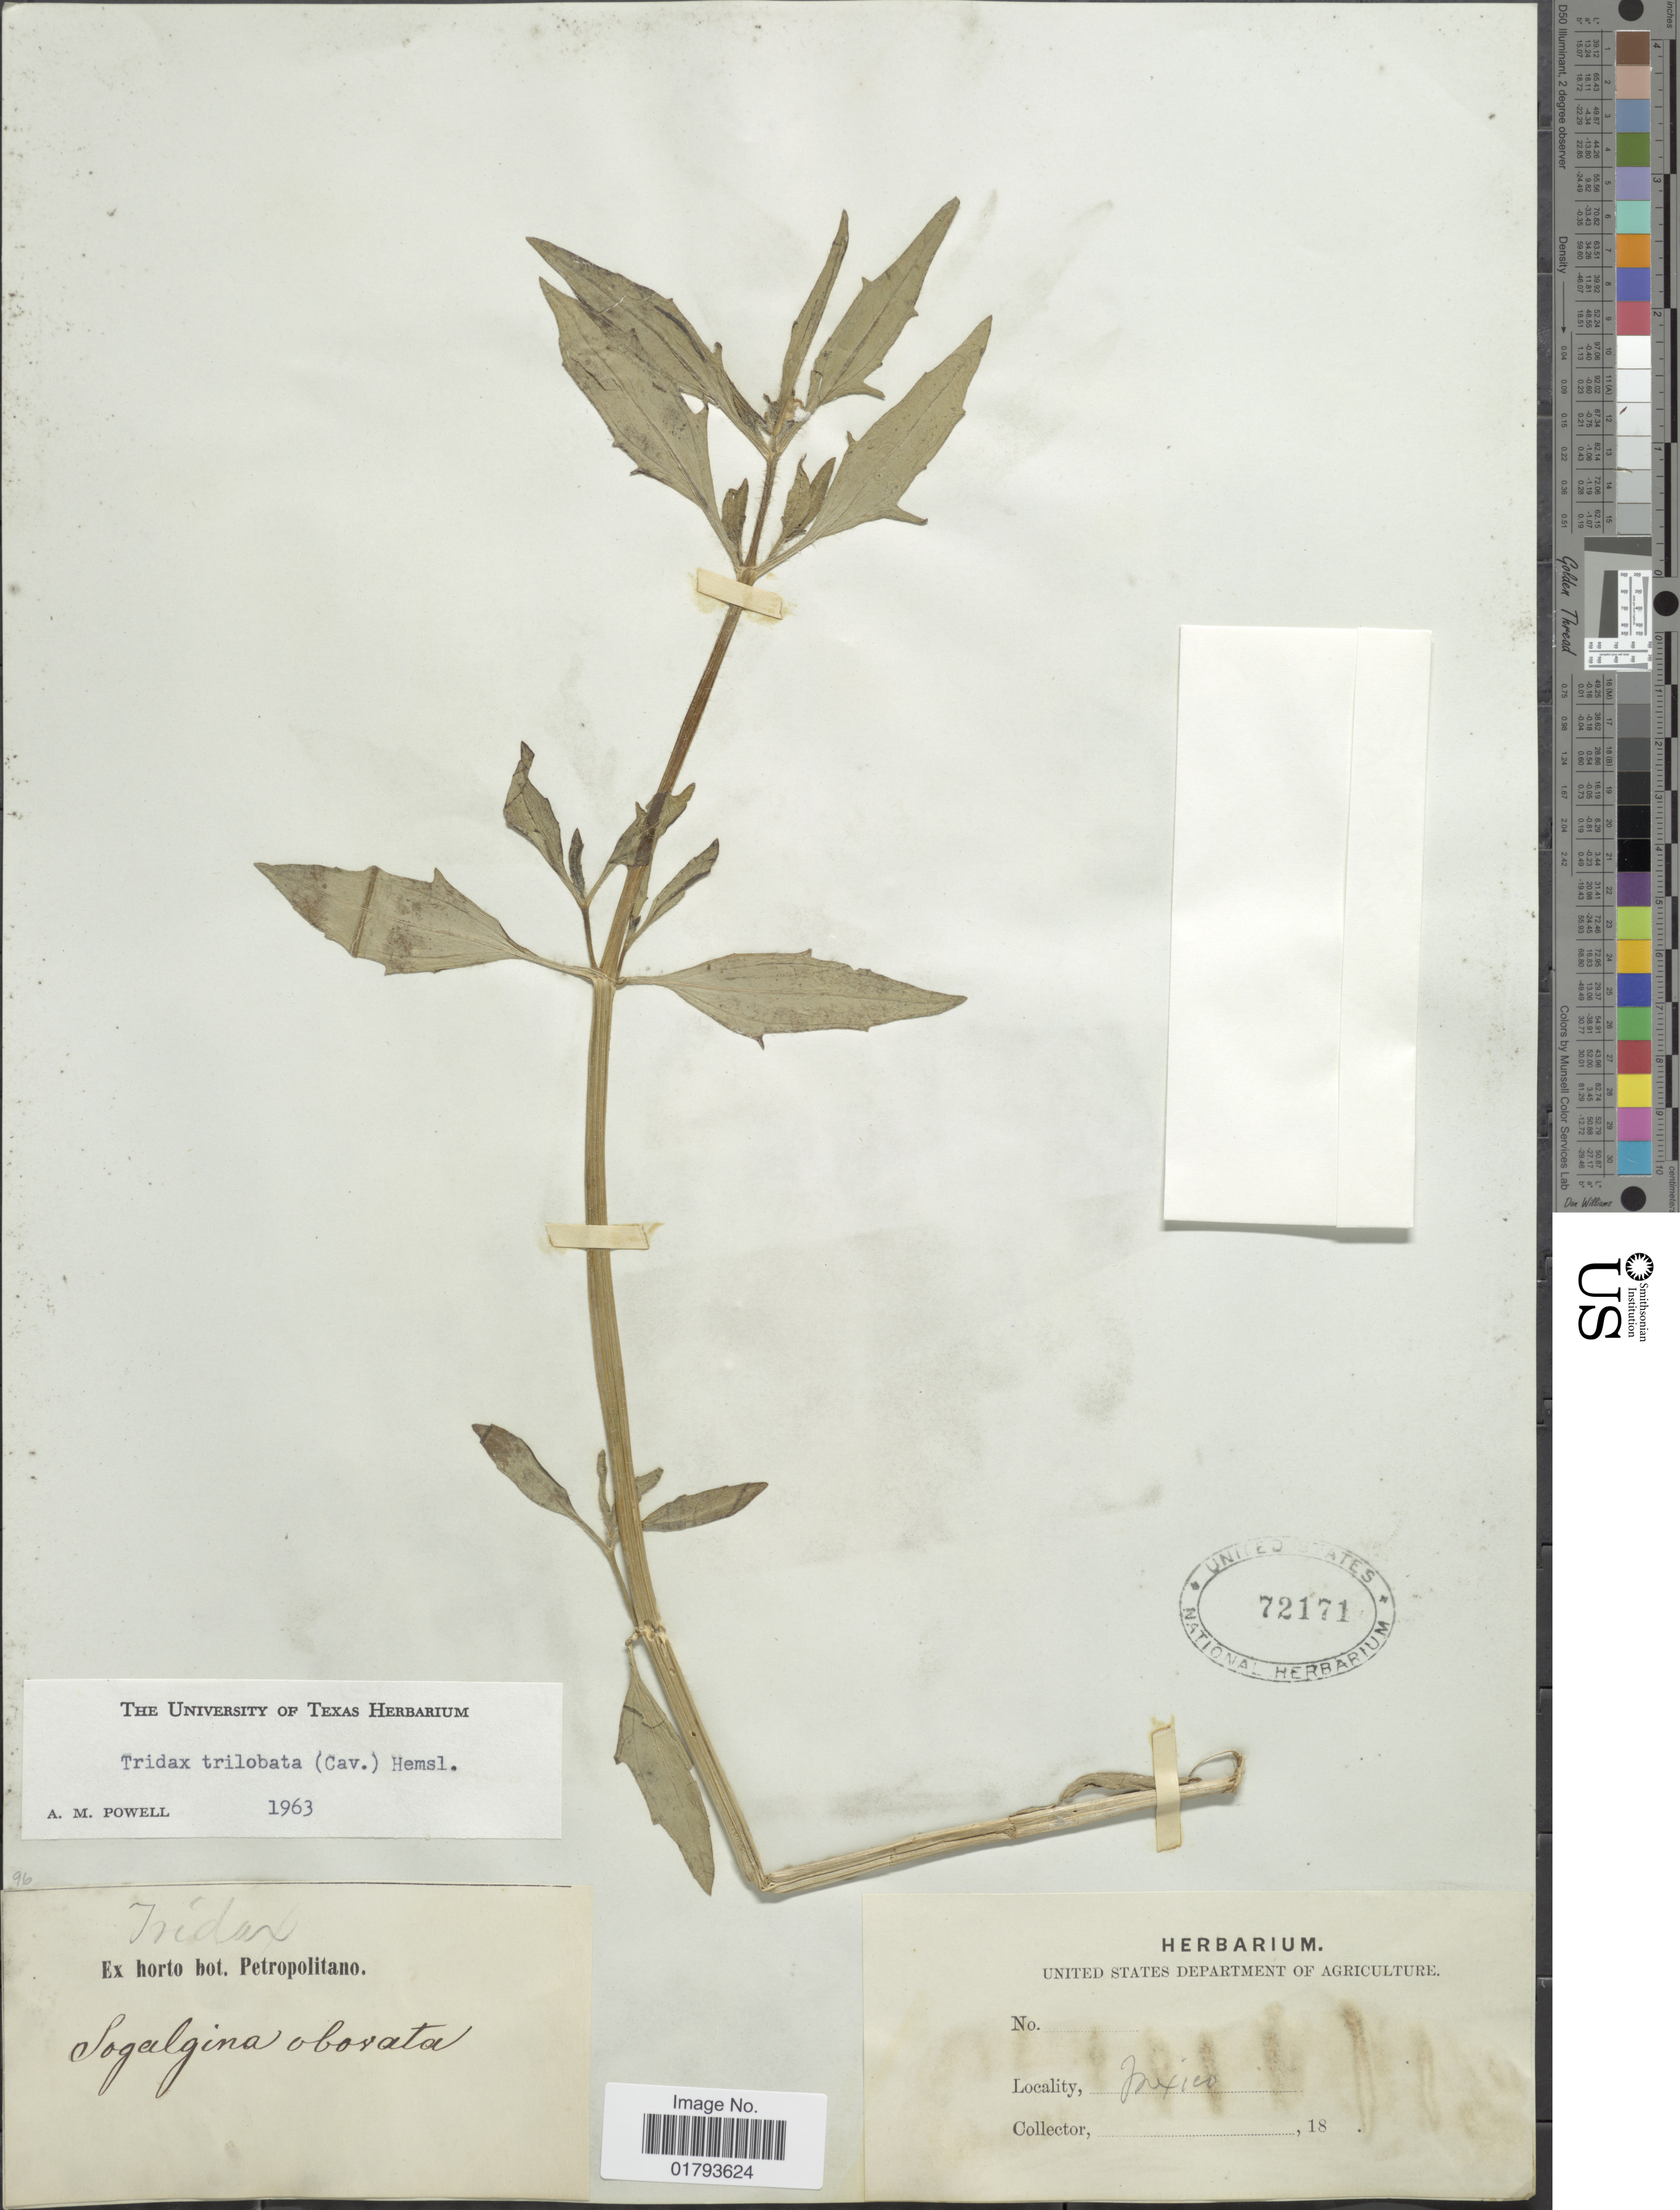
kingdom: Plantae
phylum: Tracheophyta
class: Magnoliopsida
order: Asterales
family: Asteraceae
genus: Tridax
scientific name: Tridax trilobata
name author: (Cav.) Hemsl.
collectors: United States Department of Agriculture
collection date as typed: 18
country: Mexico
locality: Mexico.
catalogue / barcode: US 72171